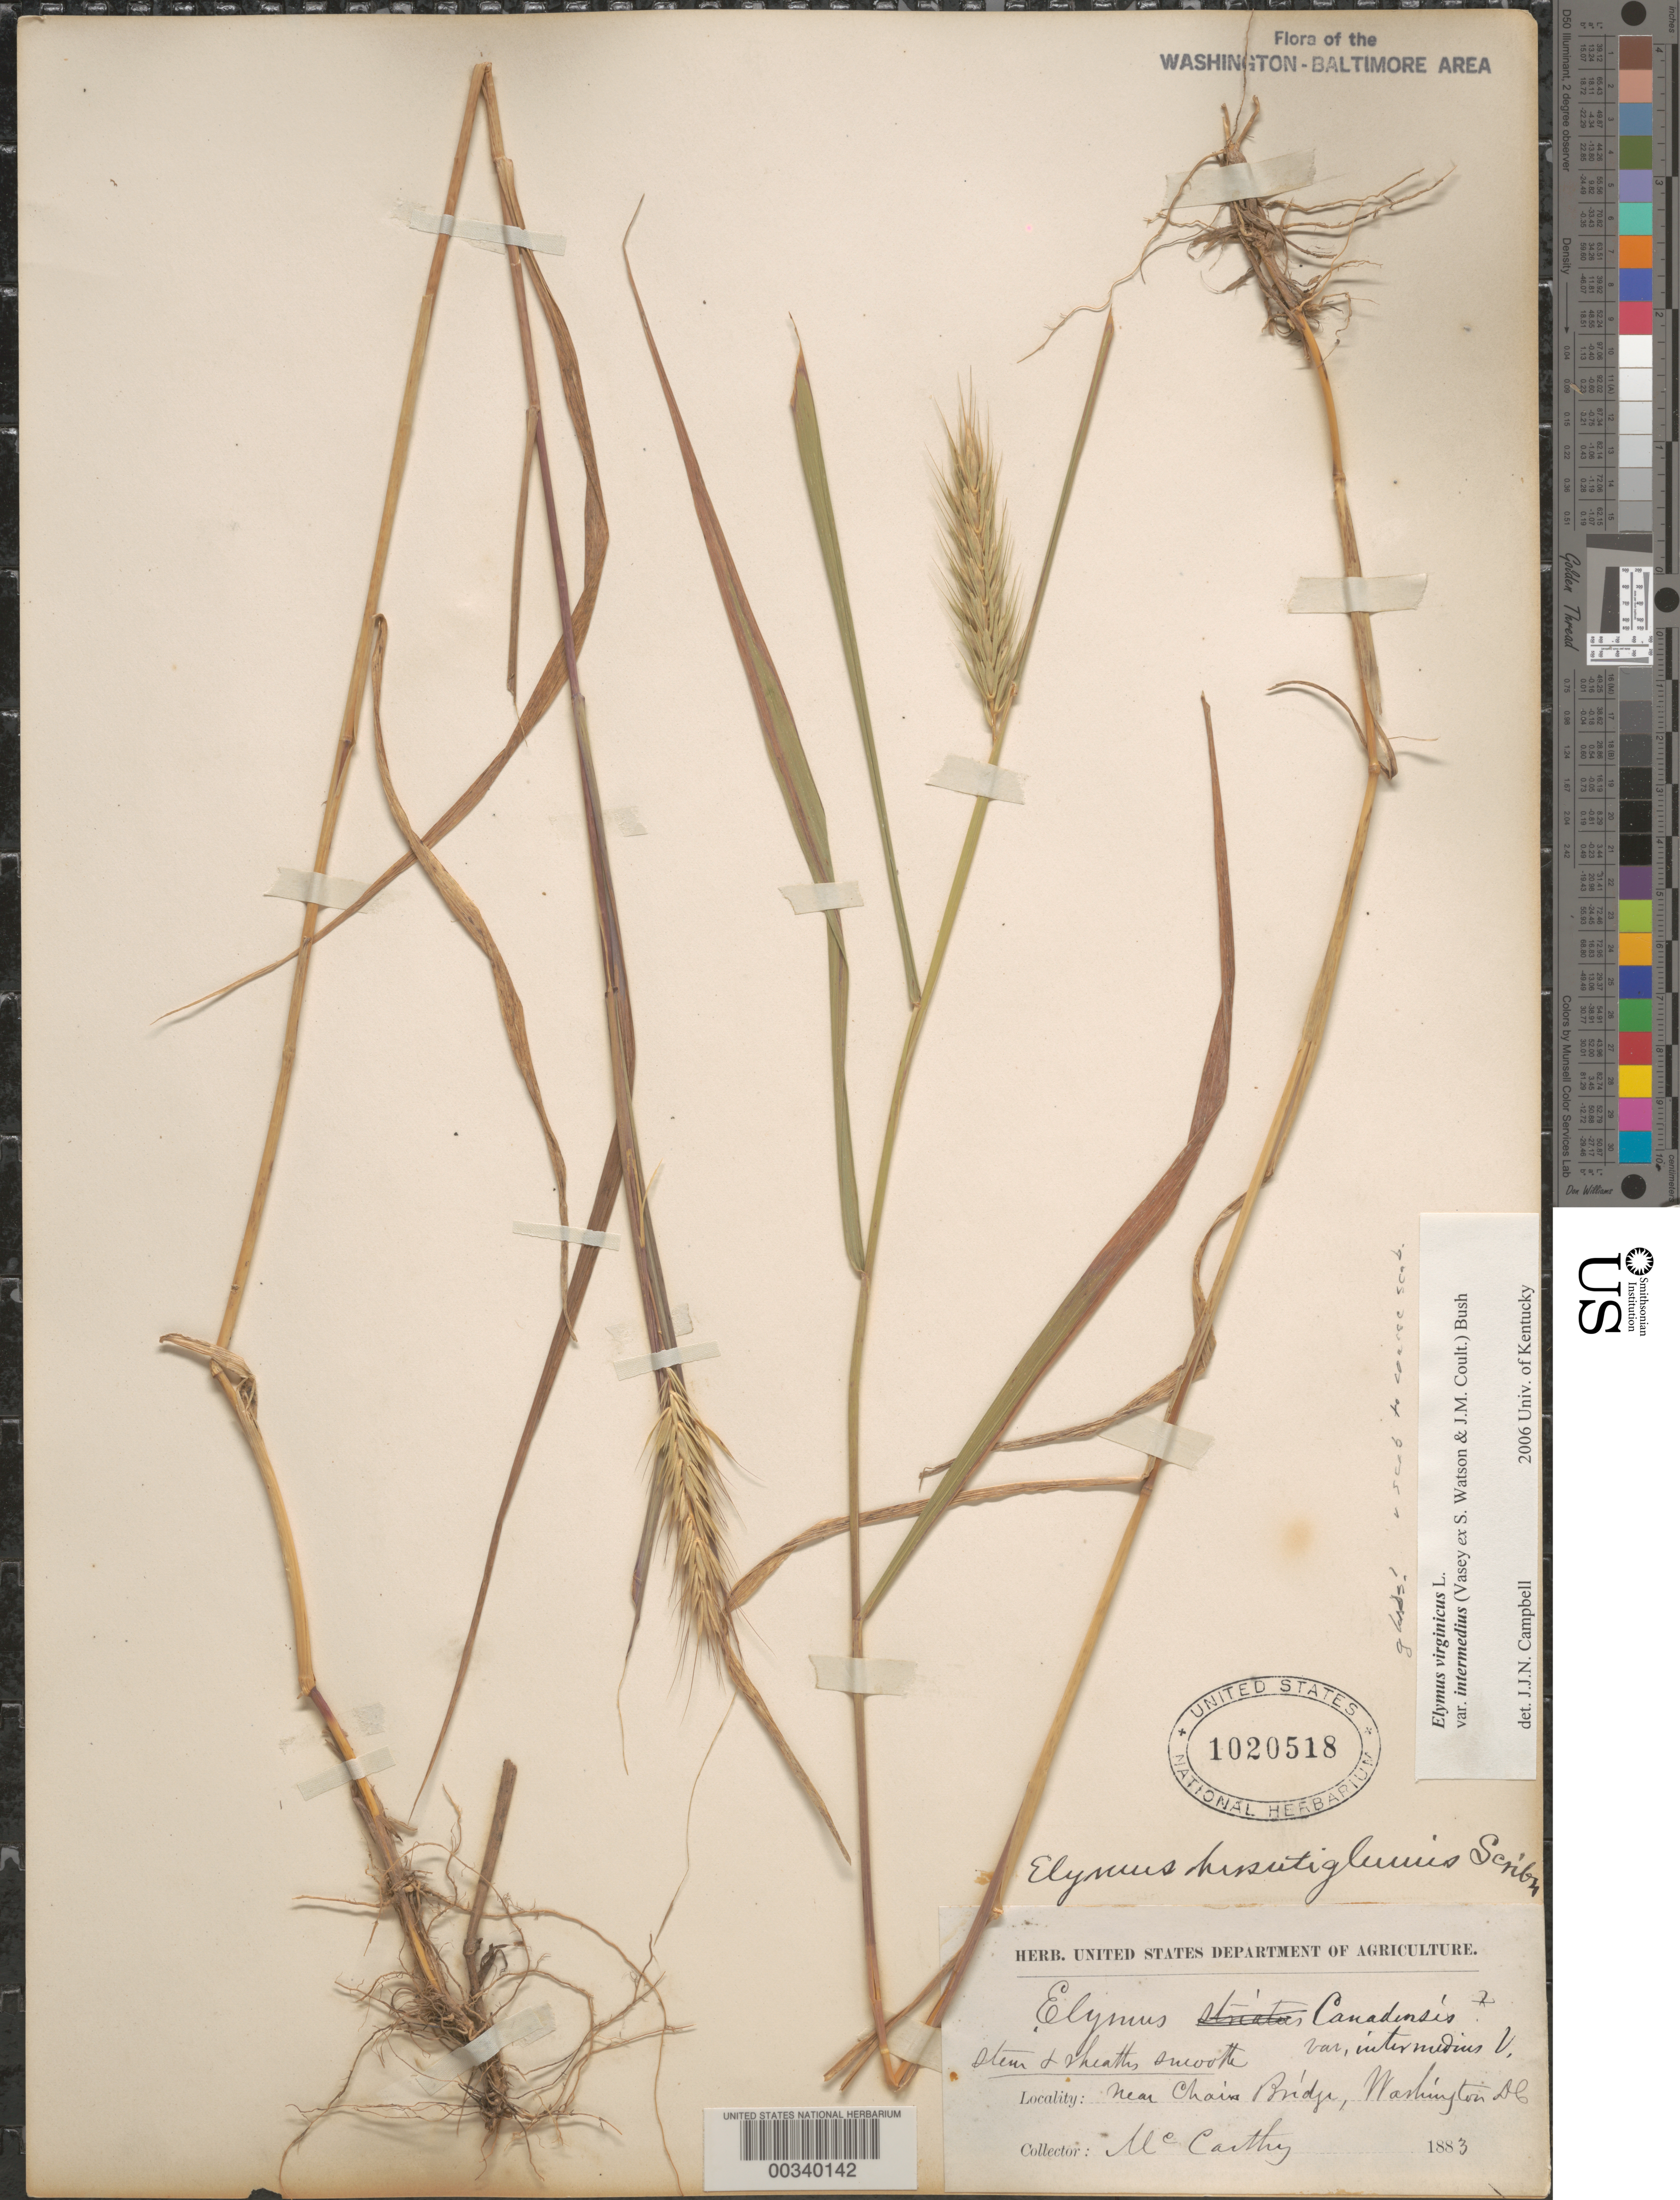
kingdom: Plantae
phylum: Tracheophyta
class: Liliopsida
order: Poales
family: Poaceae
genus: Elymus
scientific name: Elymus virginicus var. intermedius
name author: L.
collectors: -. McCarthy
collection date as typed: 1883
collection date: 1883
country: United States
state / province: District of Columbia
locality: Near Chain Bridge C. and O. Canal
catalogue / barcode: US 1020518